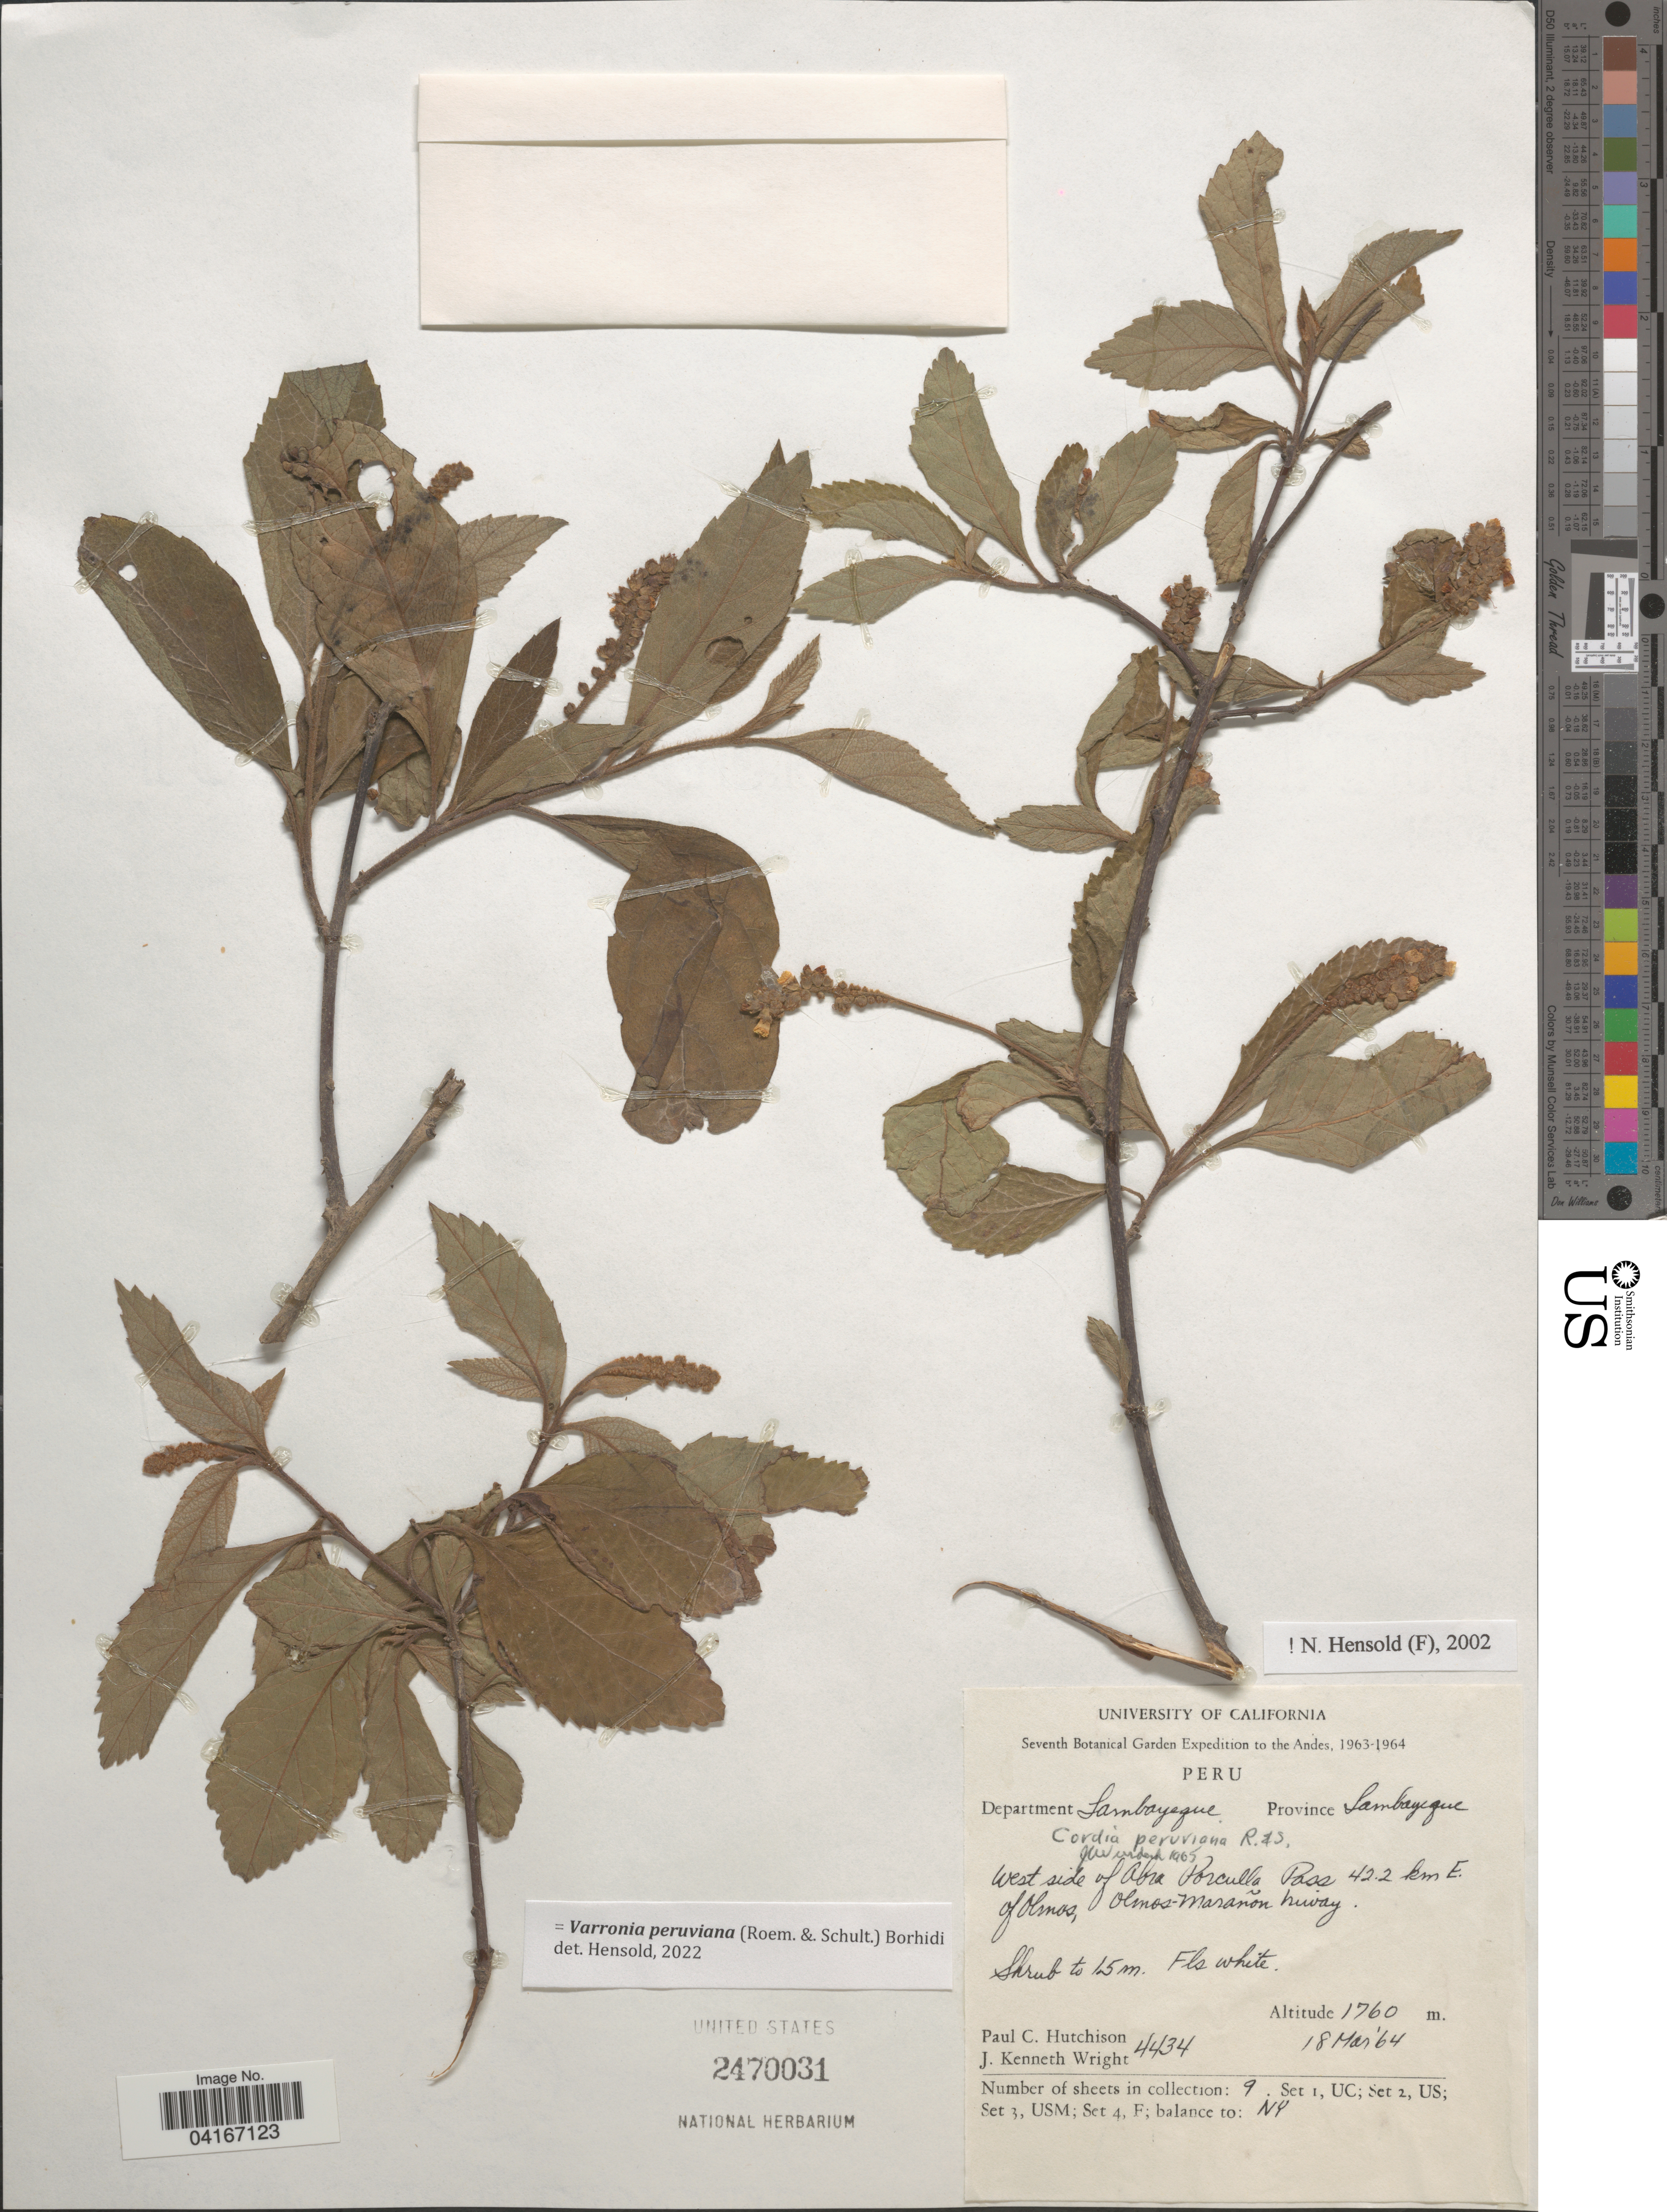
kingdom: Plantae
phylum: Tracheophyta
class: Magnoliopsida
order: Boraginales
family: Cordiaceae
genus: Varronia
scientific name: Varronia peruviana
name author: (Roem. & Schult.) Borhidi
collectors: P. C. Hutchison & J. K. Wright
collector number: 4434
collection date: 1964-03-18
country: Peru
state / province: Lambayeque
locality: Seventh Botanical Garden Expedition to the Andes, 1963-1964. Department Lambayeque Province Lambayeque. West side of Abra Porculla Pass 42.2 km E. of Olmos, Olmos-Marañon highway.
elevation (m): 1760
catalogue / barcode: US 2470031